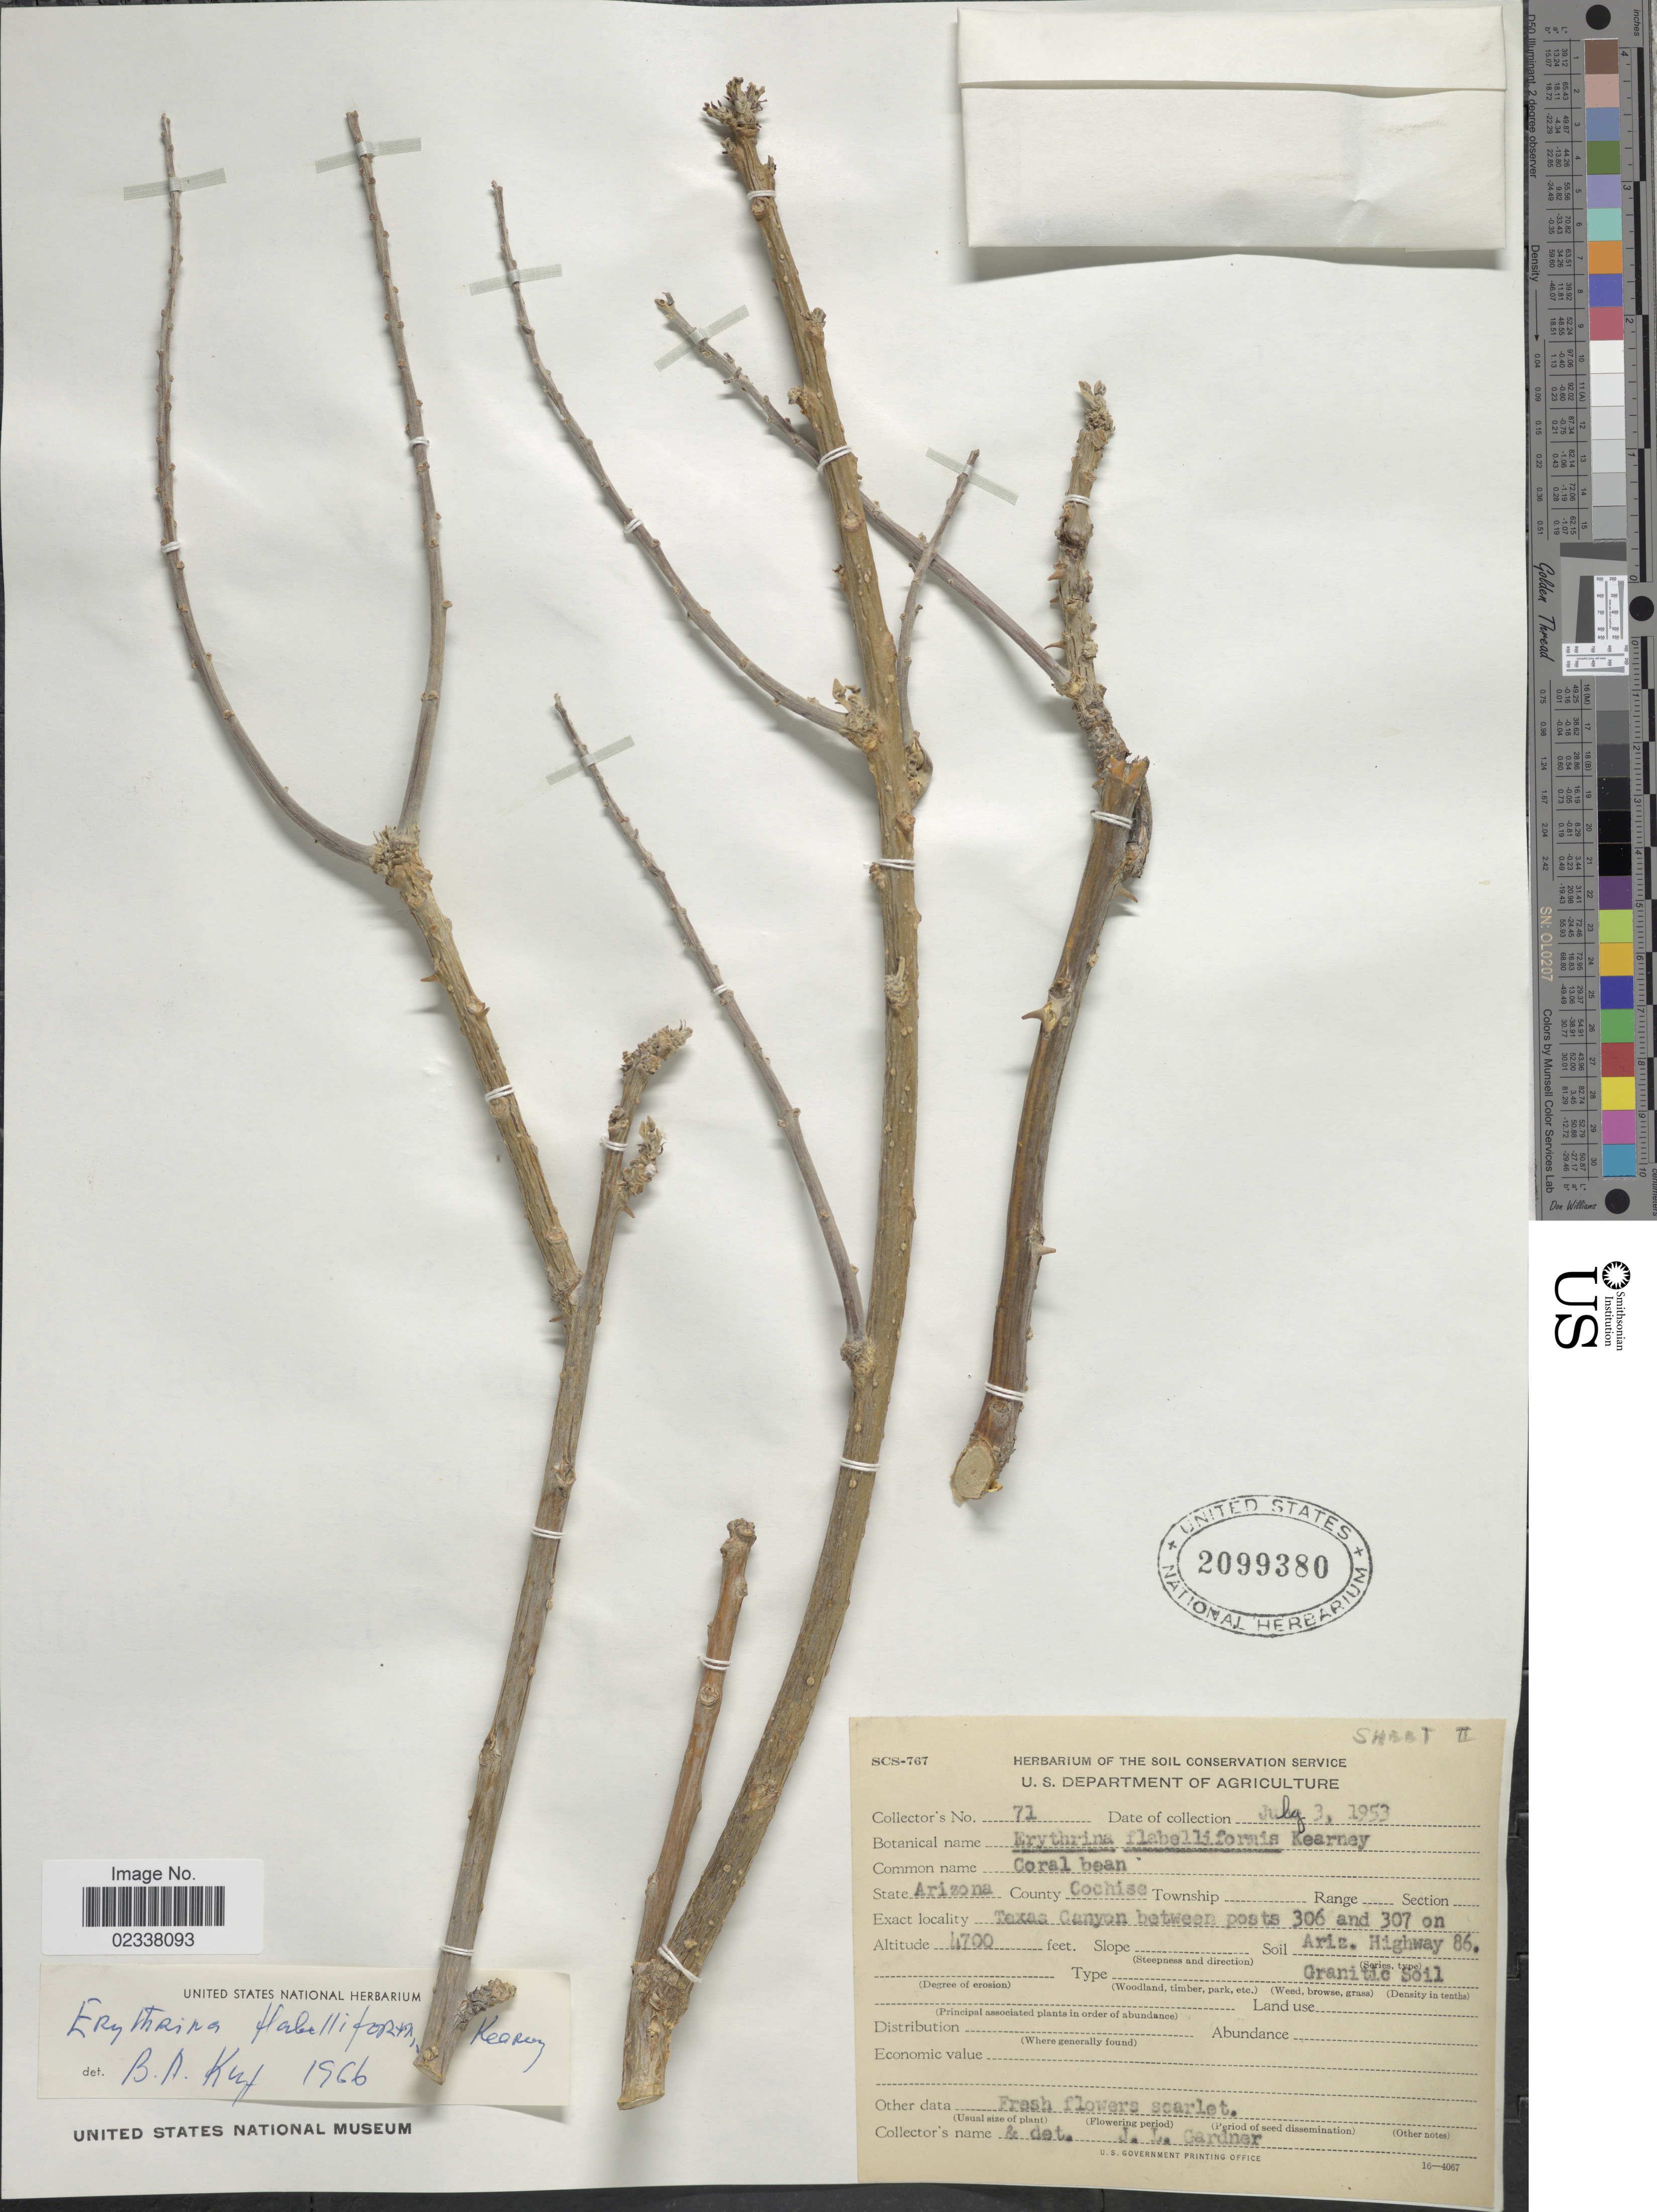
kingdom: Plantae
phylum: Tracheophyta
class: Magnoliopsida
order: Fabales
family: Fabaceae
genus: Erythrina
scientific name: Erythrina flabelliformis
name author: Kearney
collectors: J. L. Gardner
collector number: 71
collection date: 1953-07-03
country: United States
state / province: Arizona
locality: County Cochise. Texas Canyon between posts 306 and 307 on Ariz. Highway 86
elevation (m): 1433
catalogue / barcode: US 2099380